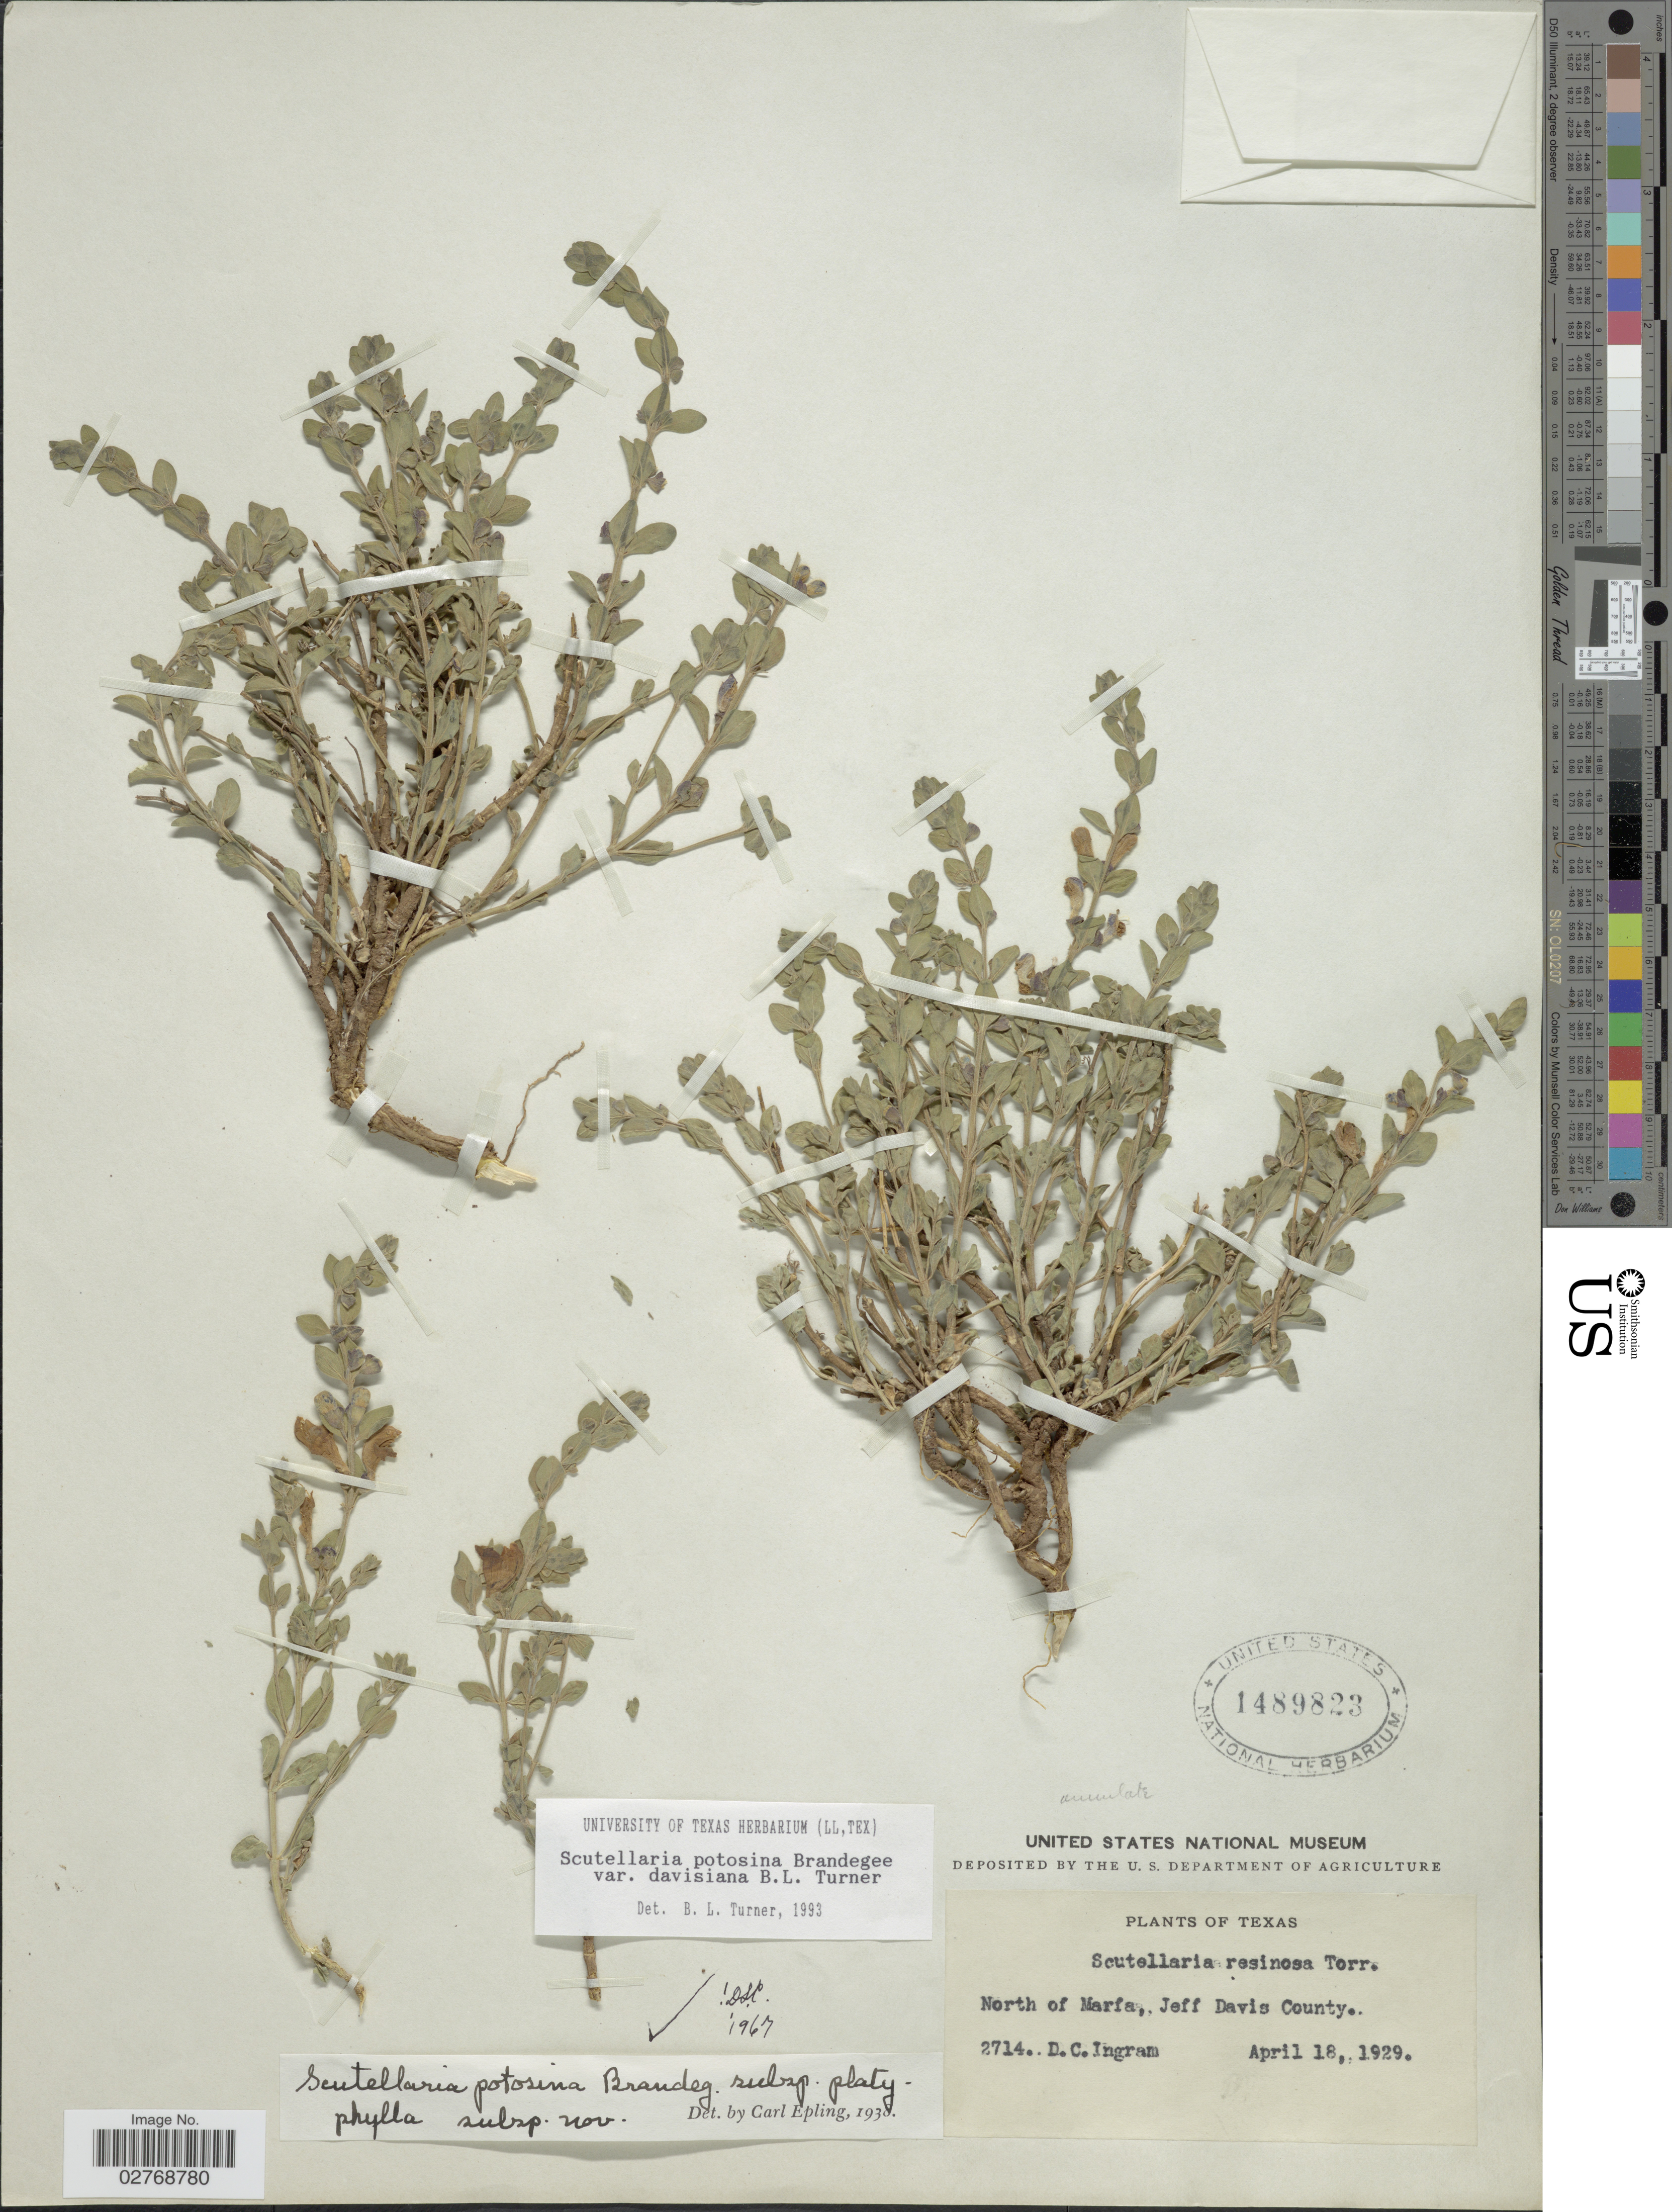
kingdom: Plantae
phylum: Tracheophyta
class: Magnoliopsida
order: Lamiales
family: Lamiaceae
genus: Scutellaria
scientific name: Scutellaria potosina var. davisiana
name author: B.L. Turner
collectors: D. C. Ingram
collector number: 2714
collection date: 1929-04-18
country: United States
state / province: Texas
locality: North of Maria, Jeff Davis Co.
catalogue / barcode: US 1489823